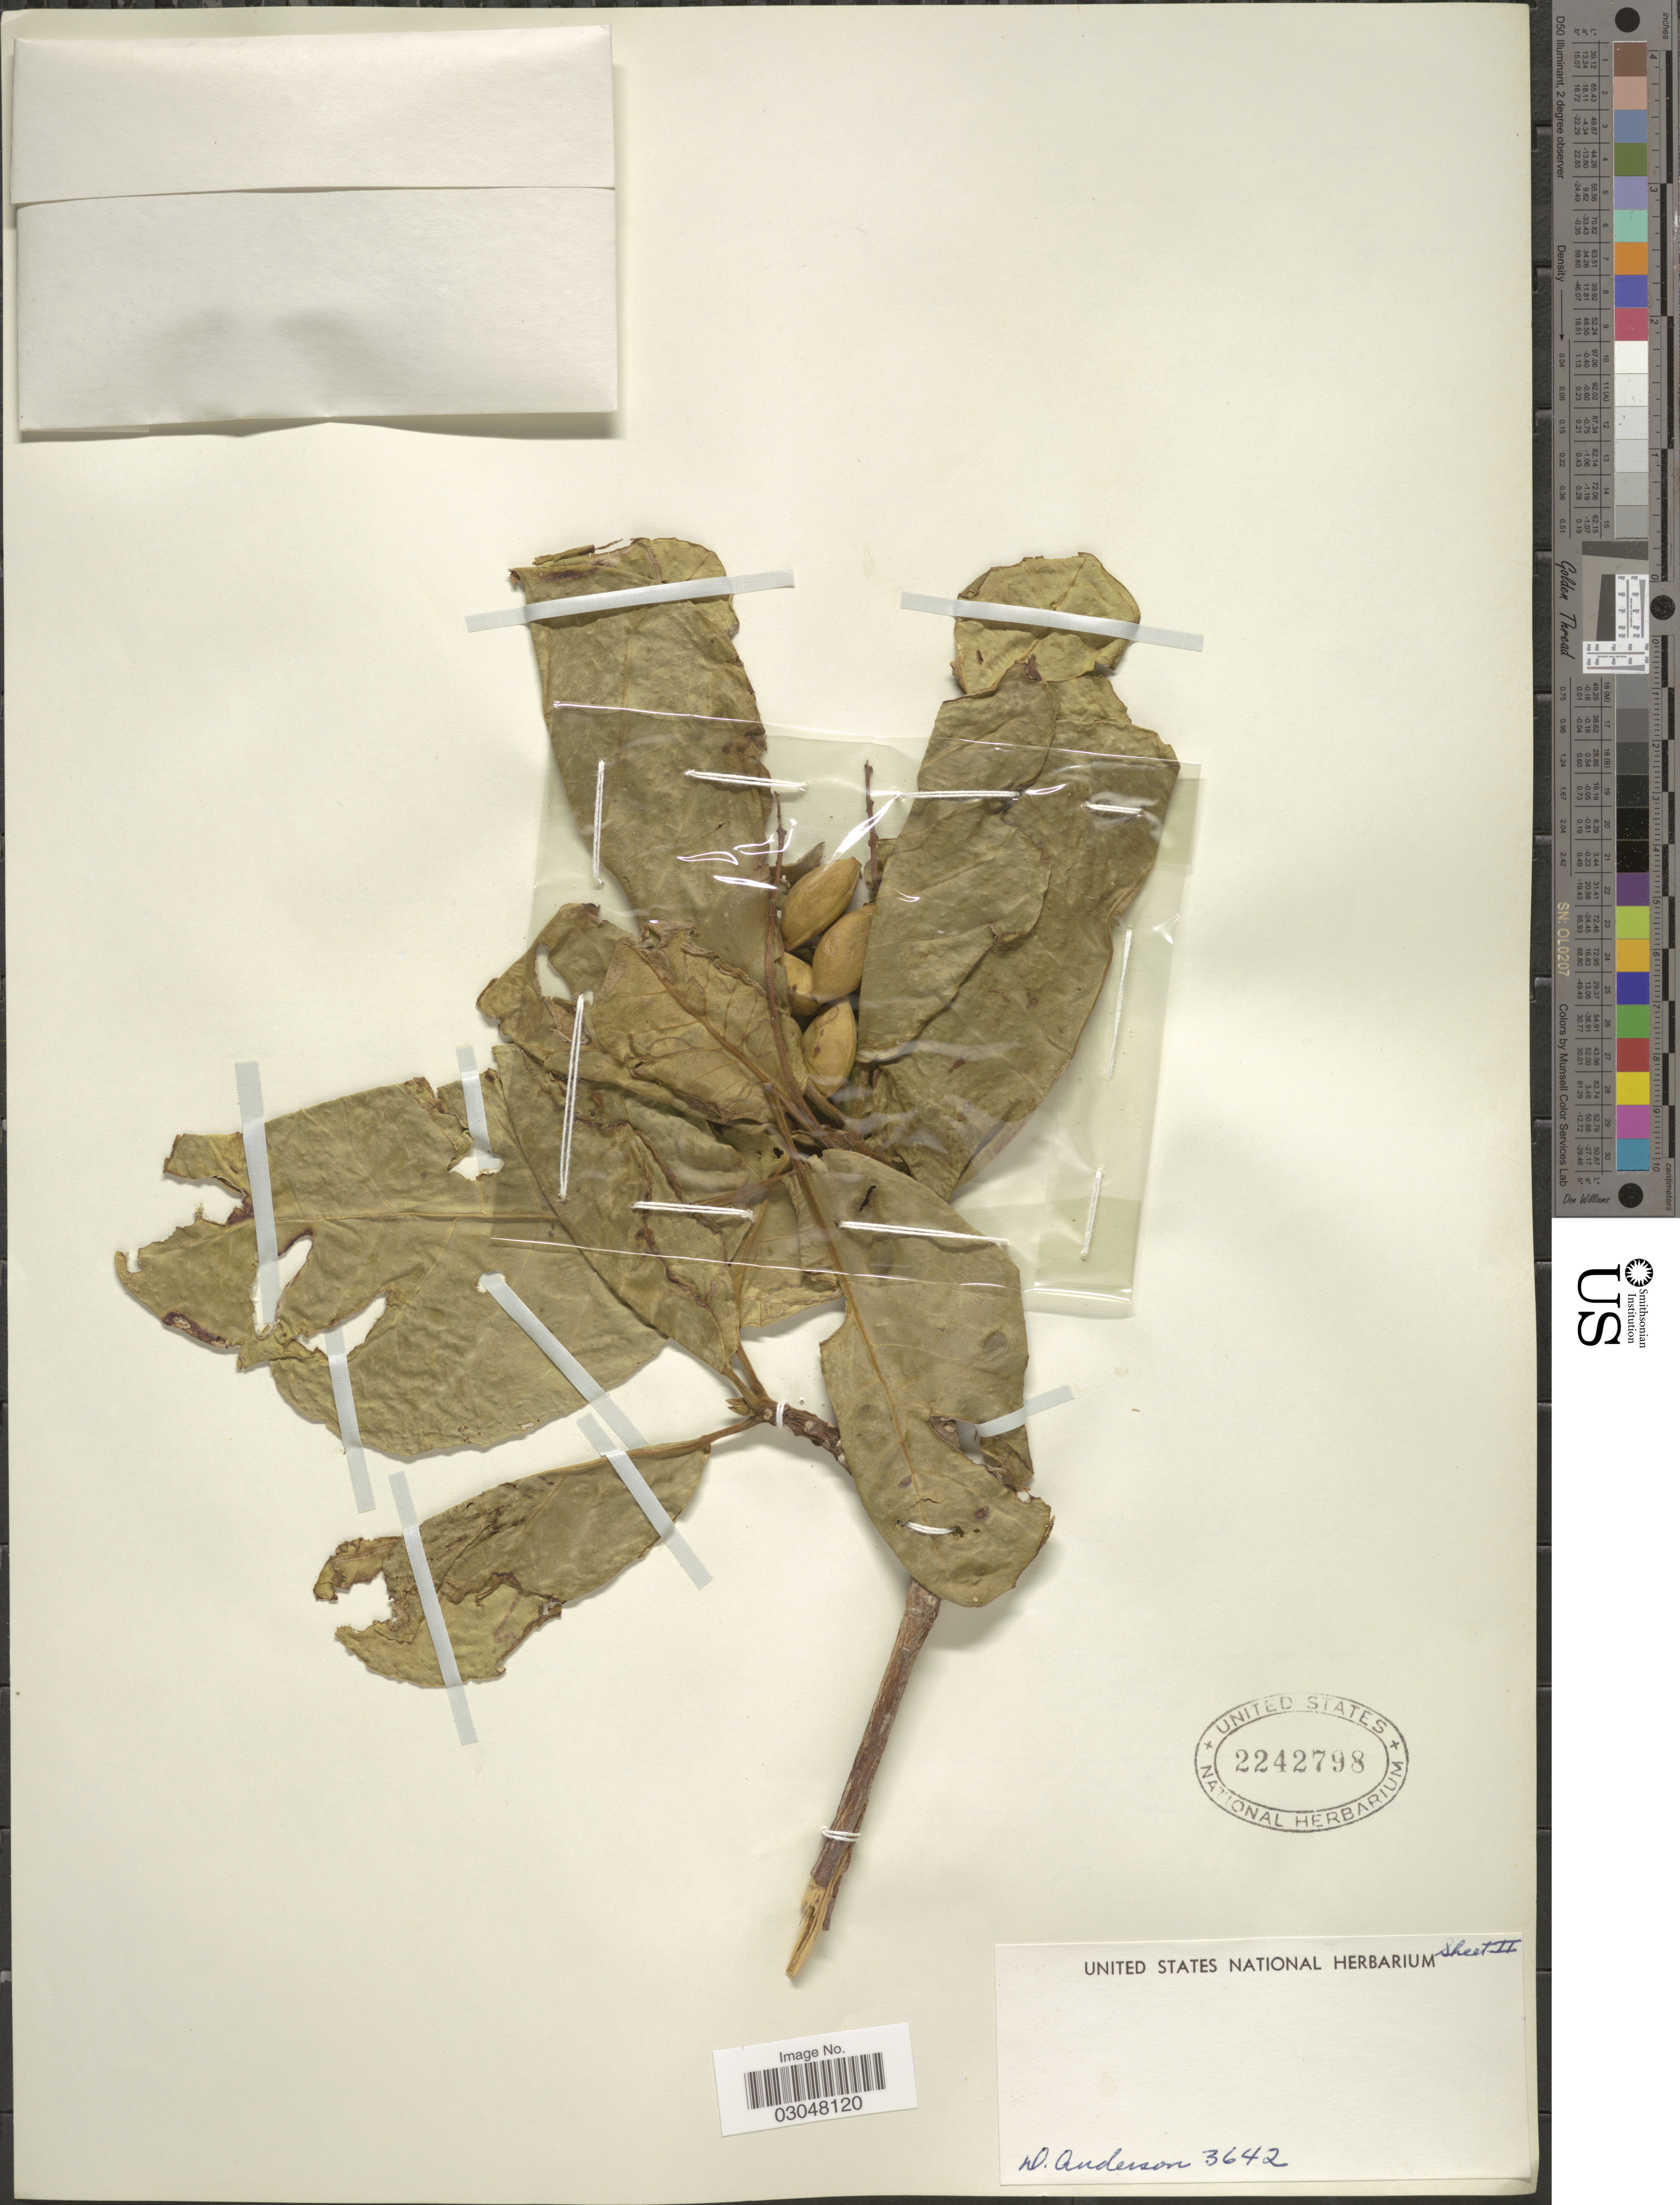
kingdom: Plantae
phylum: Tracheophyta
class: Magnoliopsida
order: Myrtales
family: Combretaceae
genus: Terminalia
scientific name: Terminalia samoensis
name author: Rech.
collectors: W. Anderson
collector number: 3642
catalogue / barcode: US 2242798